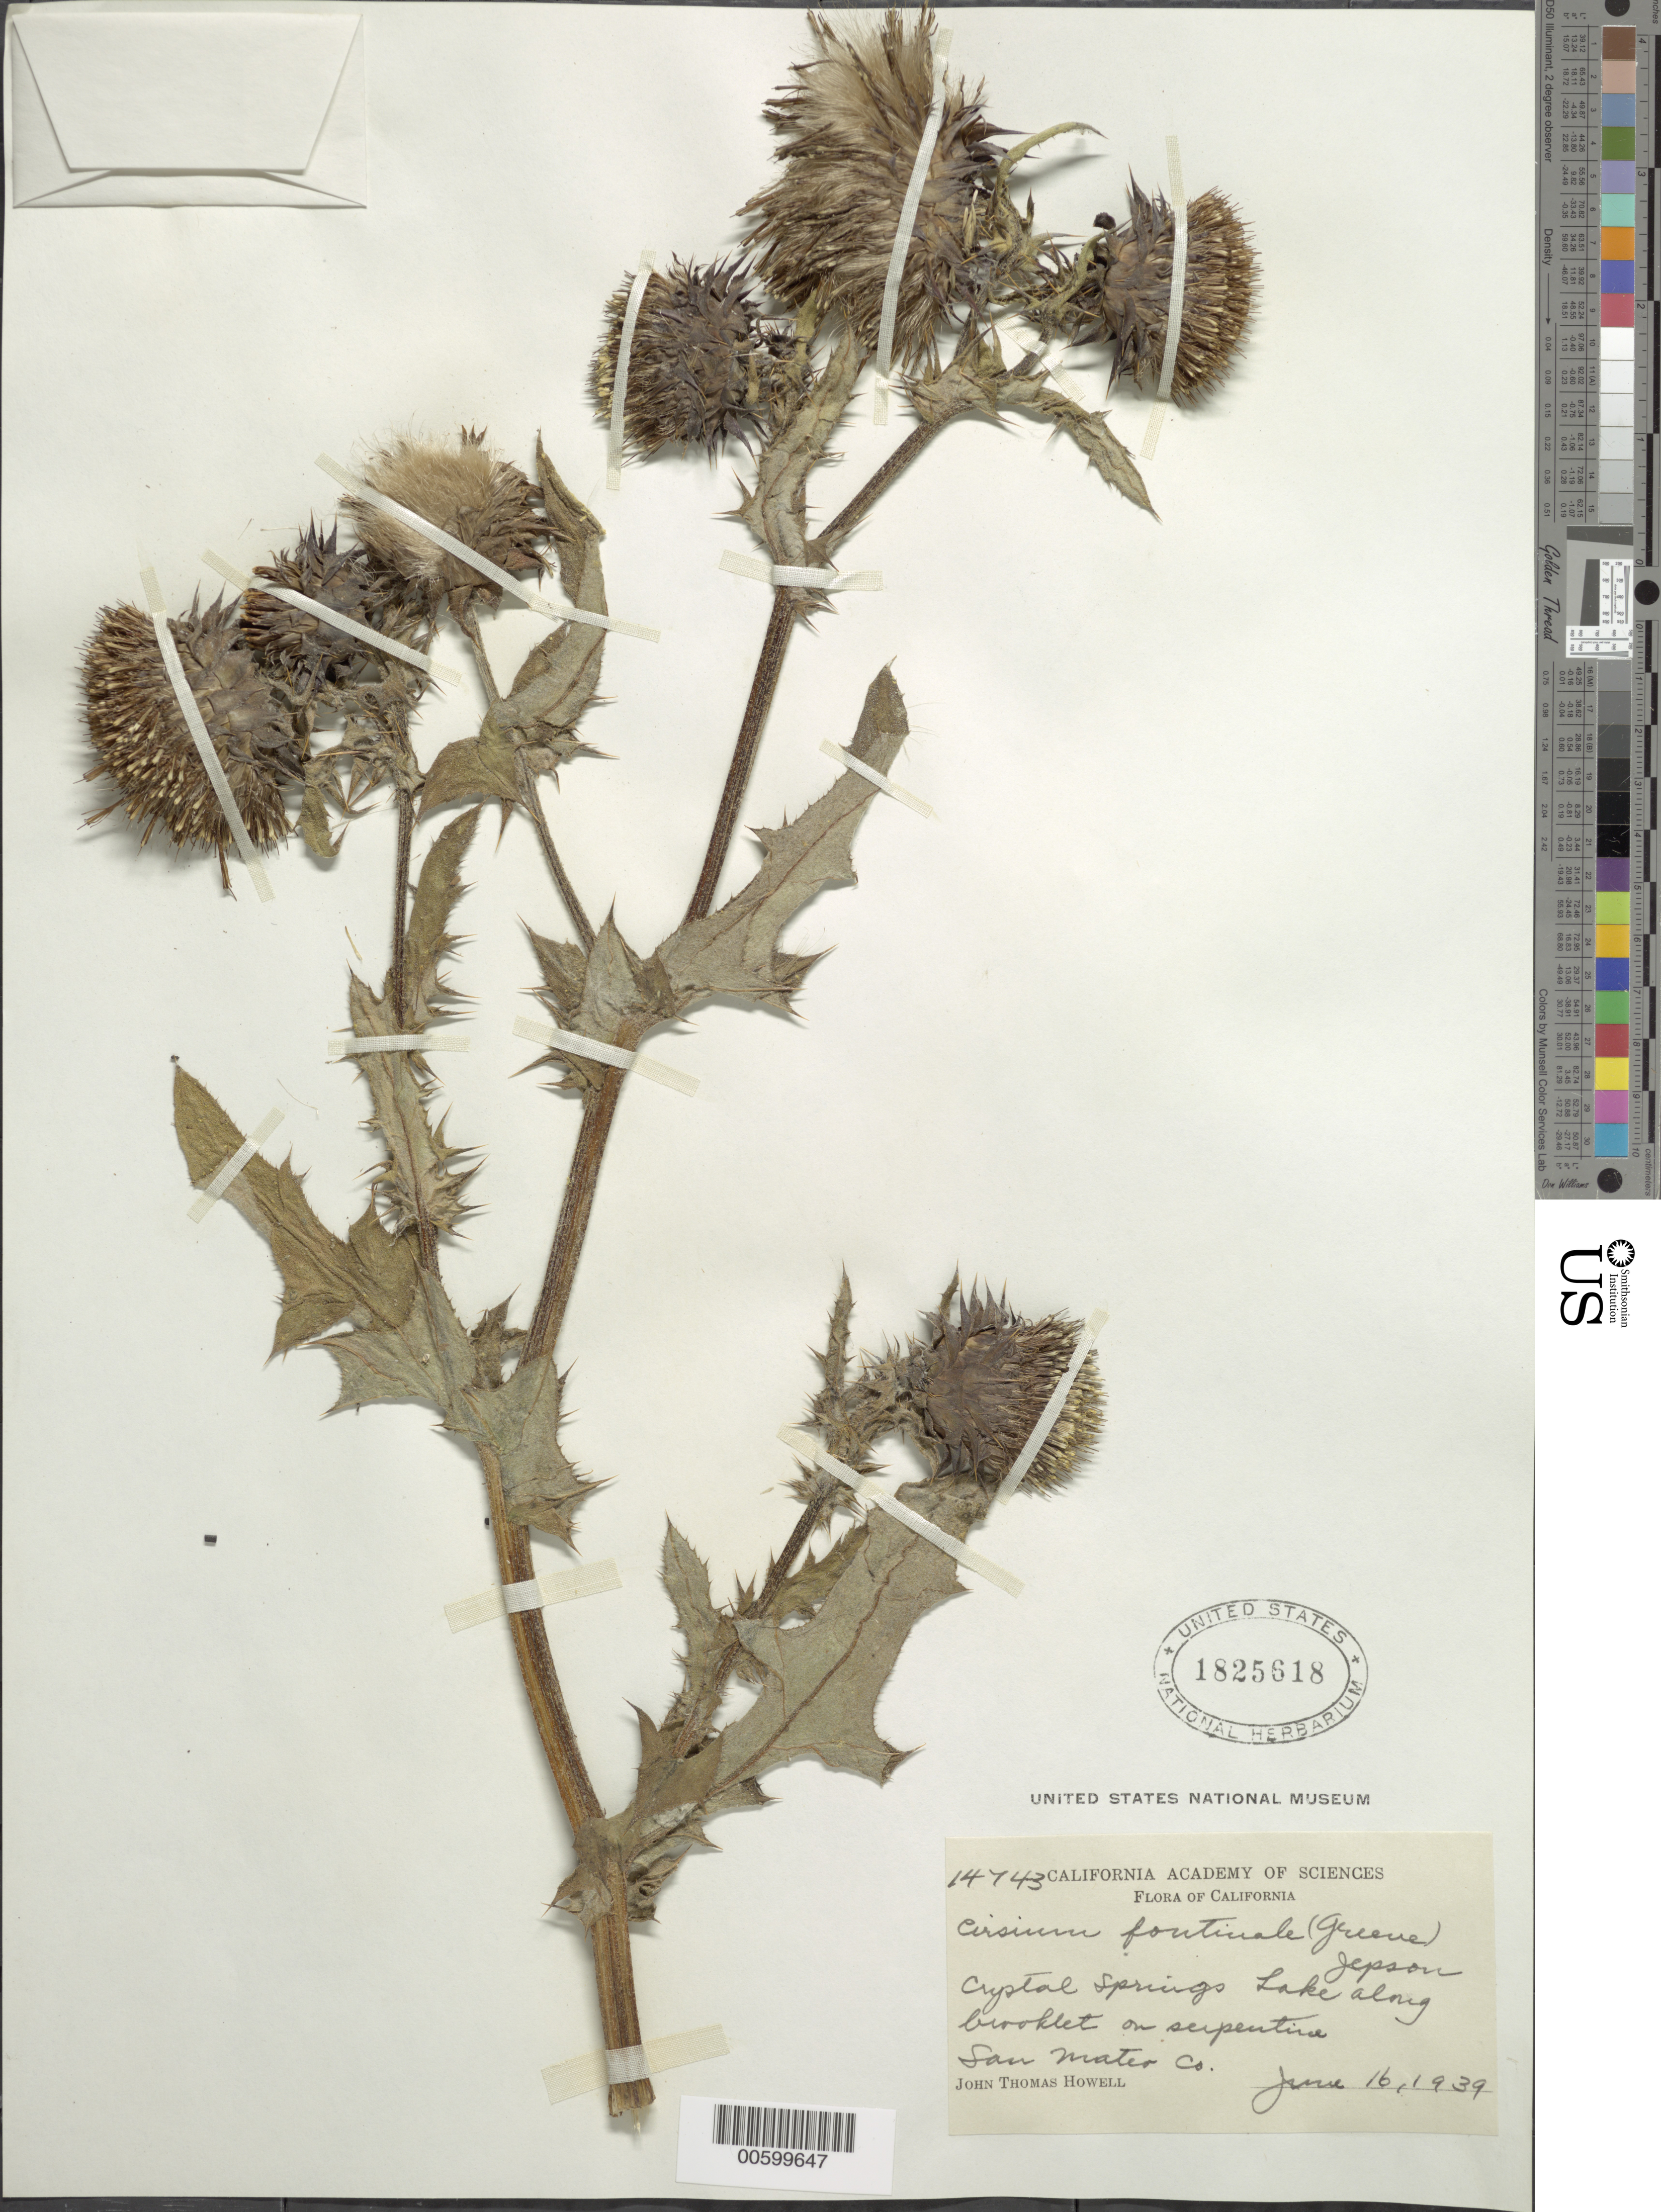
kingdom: Plantae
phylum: Tracheophyta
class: Magnoliopsida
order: Asterales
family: Asteraceae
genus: Cirsium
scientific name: Cirsium fontinale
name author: (Greene) Jeps.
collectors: J. T. Howell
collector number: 14743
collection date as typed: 16 Jun 1939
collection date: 1939-06-16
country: United States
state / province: California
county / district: San Mateo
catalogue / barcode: US 1825618